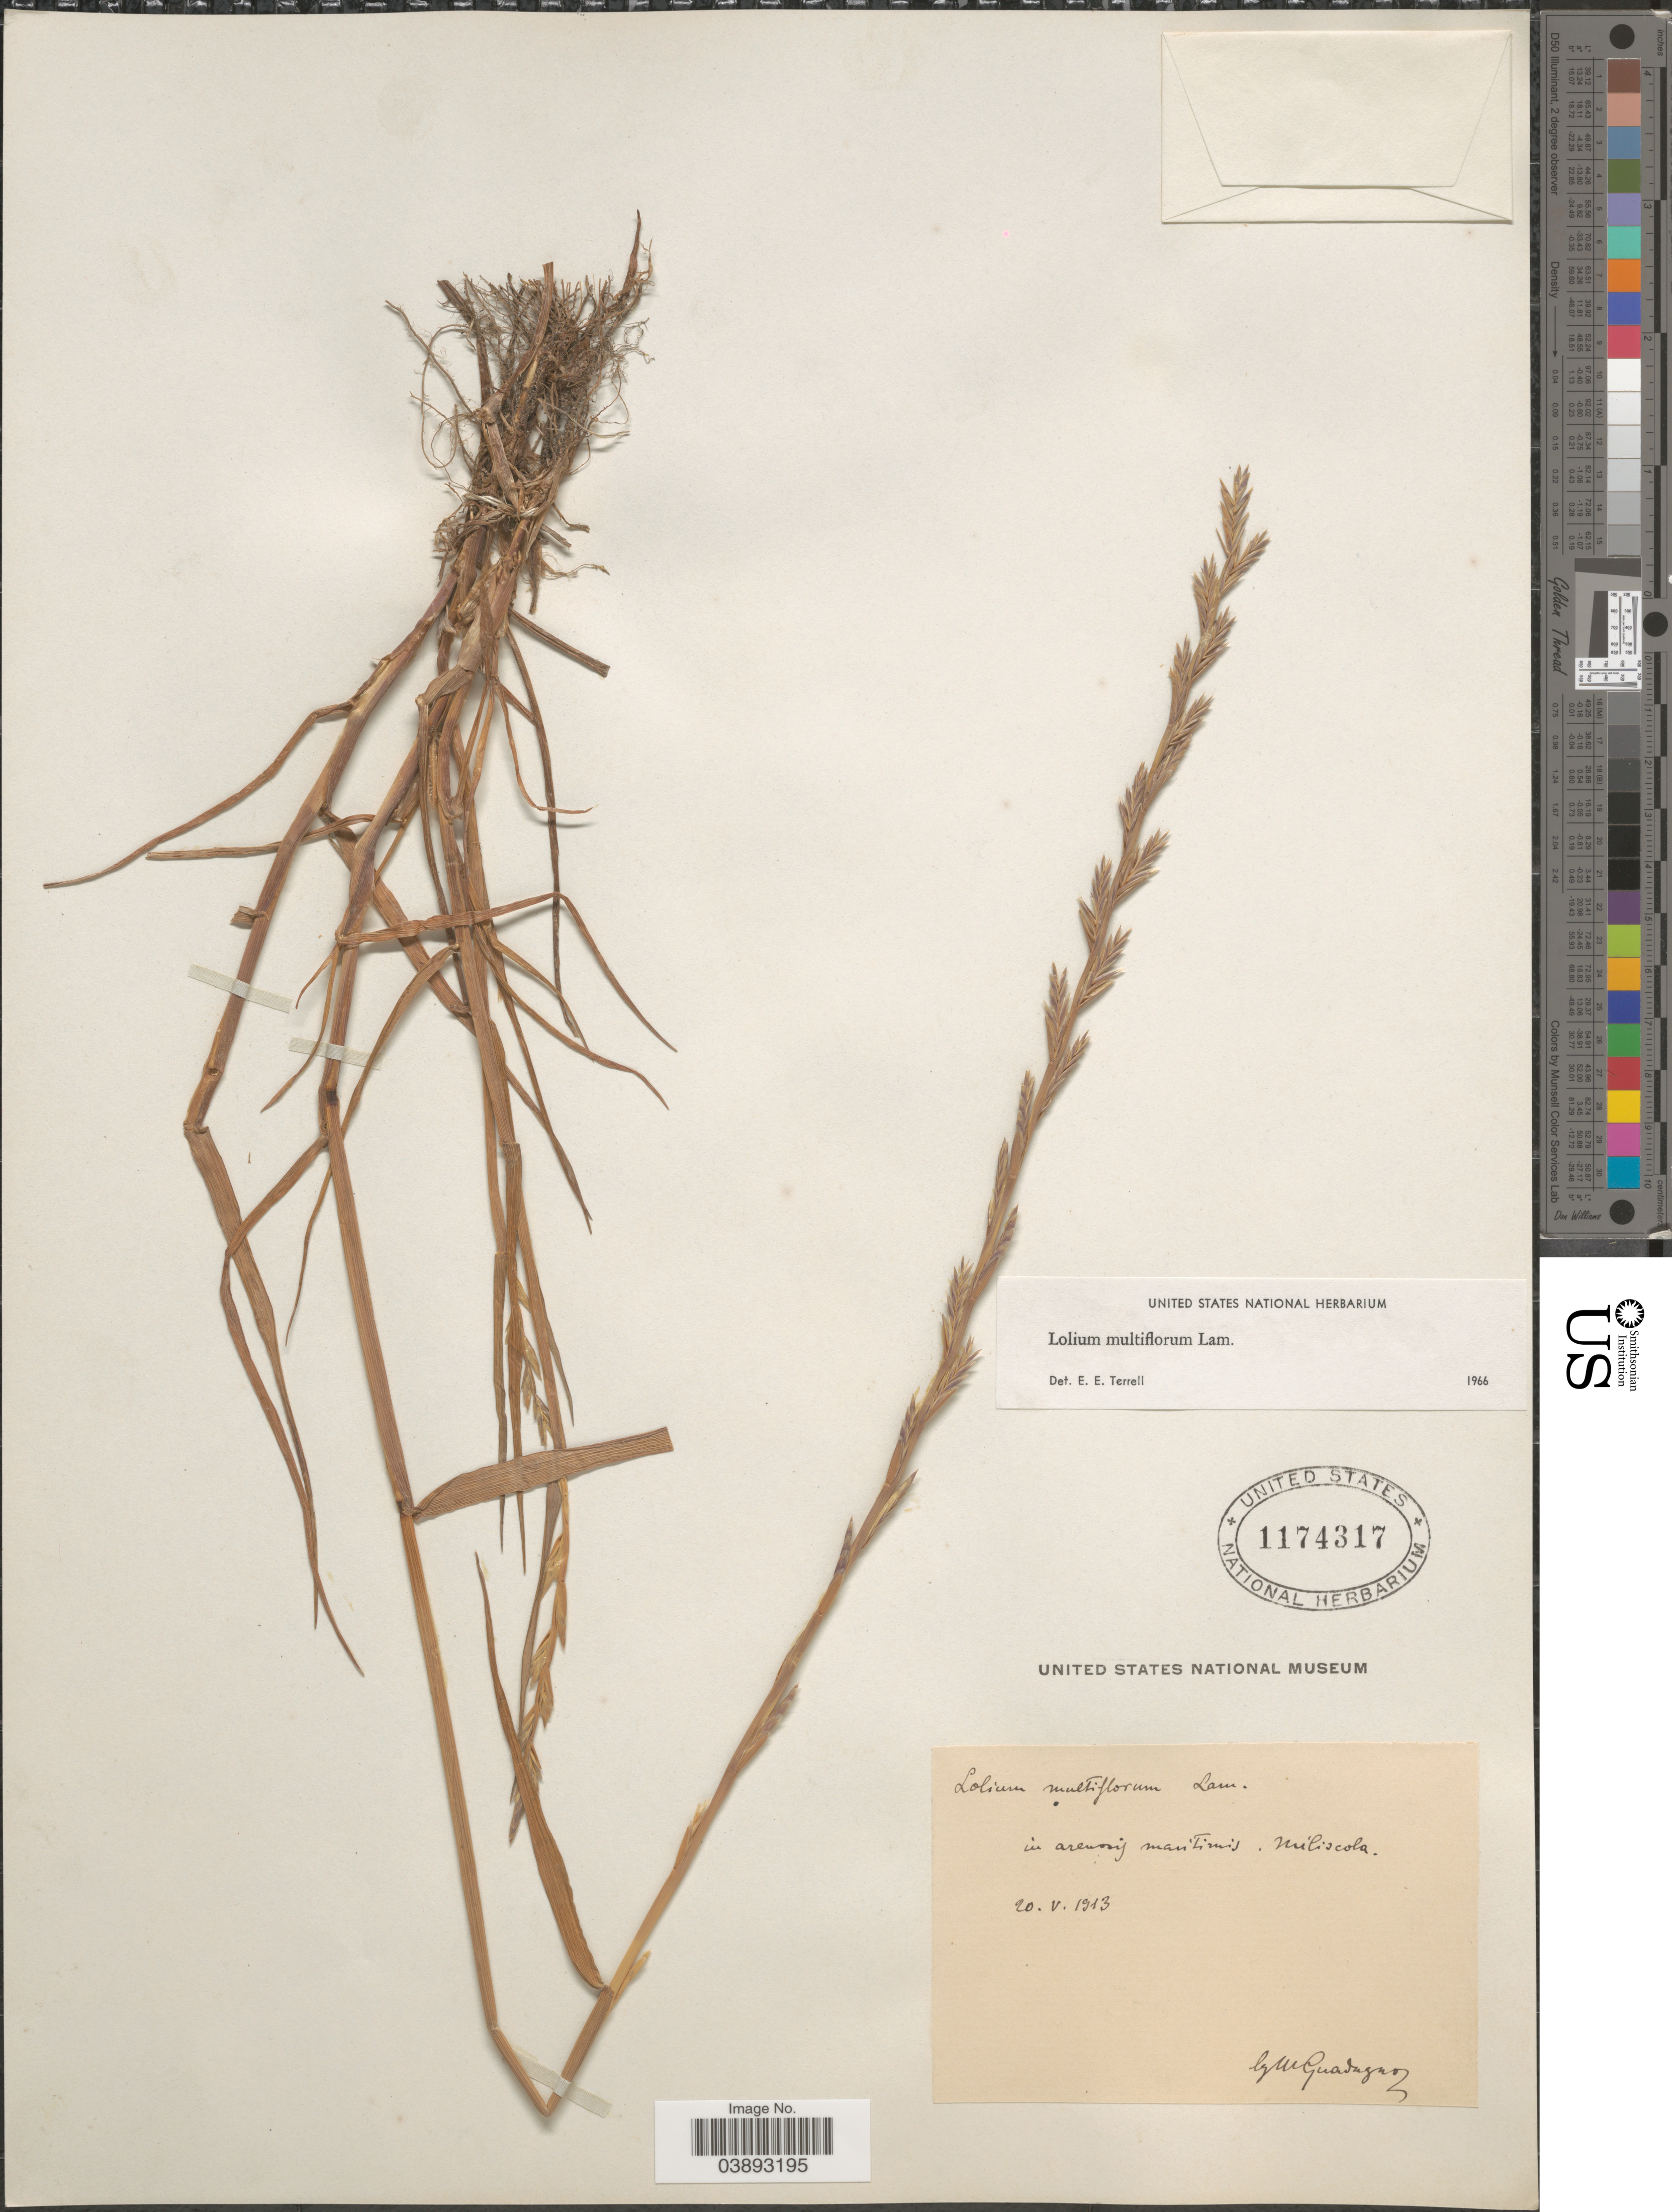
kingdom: Plantae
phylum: Tracheophyta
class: Liliopsida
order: Poales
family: Poaceae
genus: Lolium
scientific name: Lolium multiflorum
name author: Lam.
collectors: M. Guadagno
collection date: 1913-05-20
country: Italy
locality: In arenosis maritimis. Miliscola.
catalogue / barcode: US 1174317